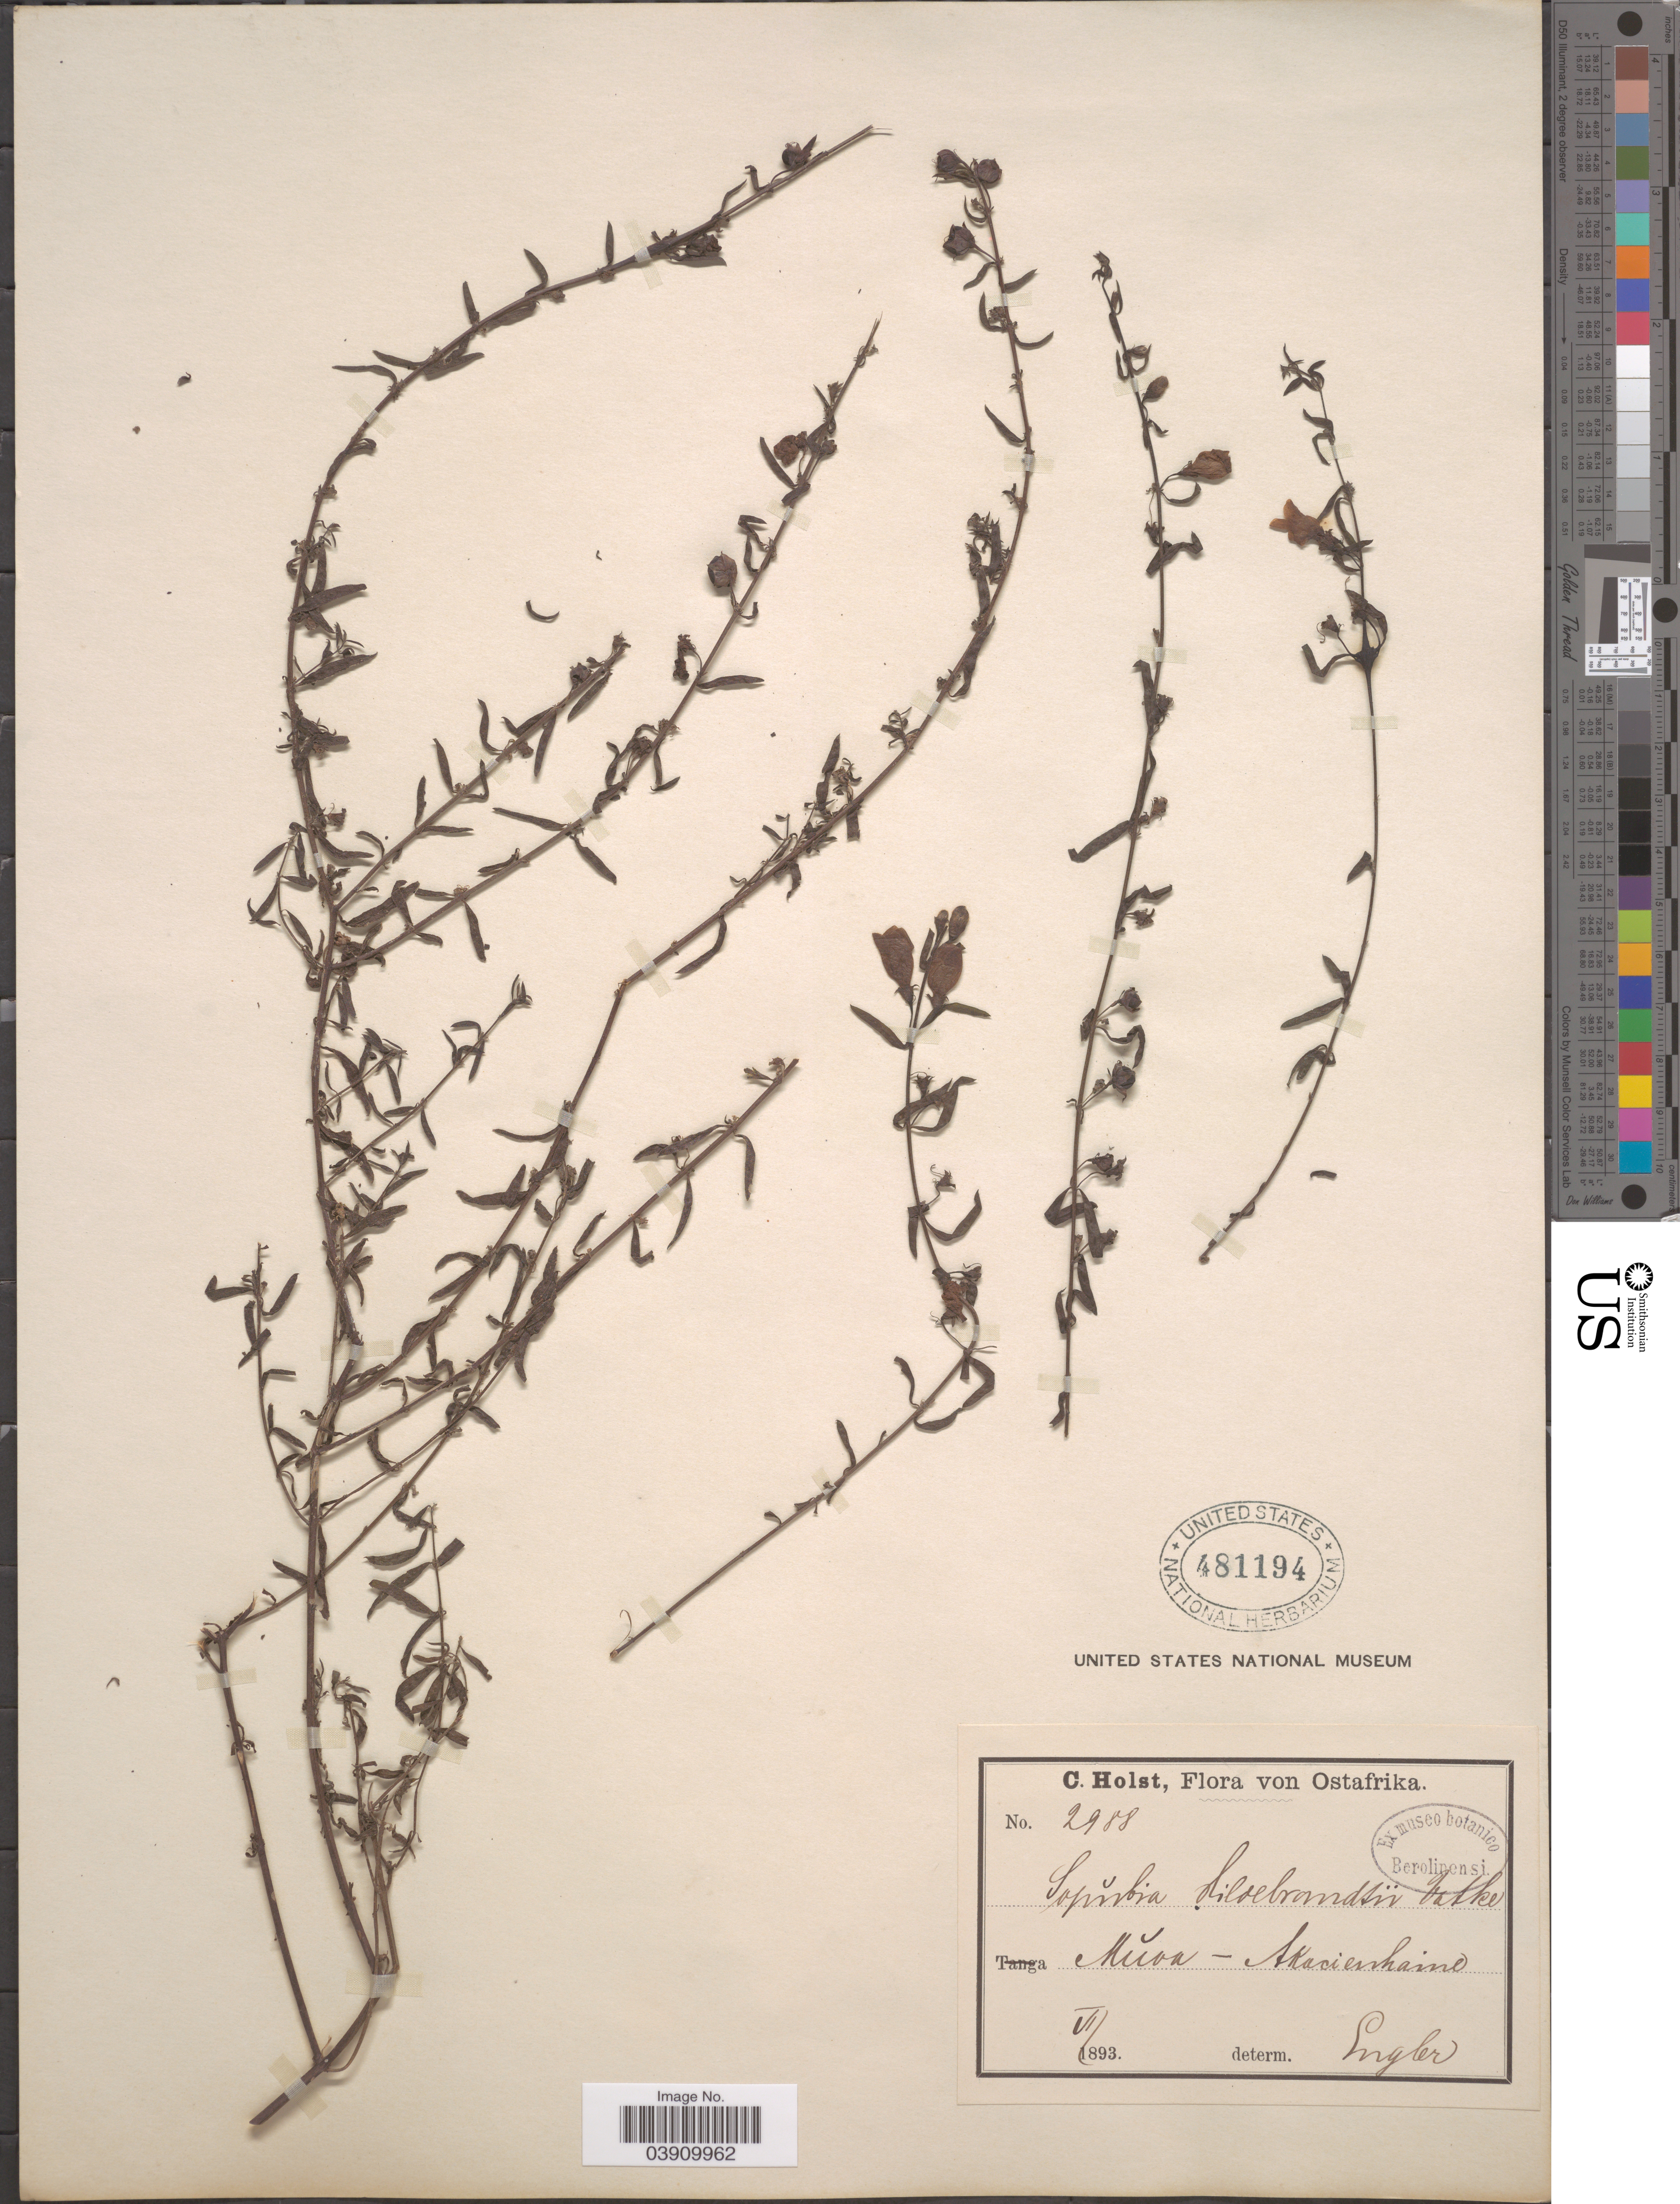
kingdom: Plantae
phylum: Tracheophyta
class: Magnoliopsida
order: Lamiales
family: Orobanchaceae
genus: Pseudosopubia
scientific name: Pseudosopubia hildebrandtii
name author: (Vatke) Engl.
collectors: C. H. Holst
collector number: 2988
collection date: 1893-06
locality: Ostafrika. Mûoa - Akacienhaine [interpreted].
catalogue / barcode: US 481194